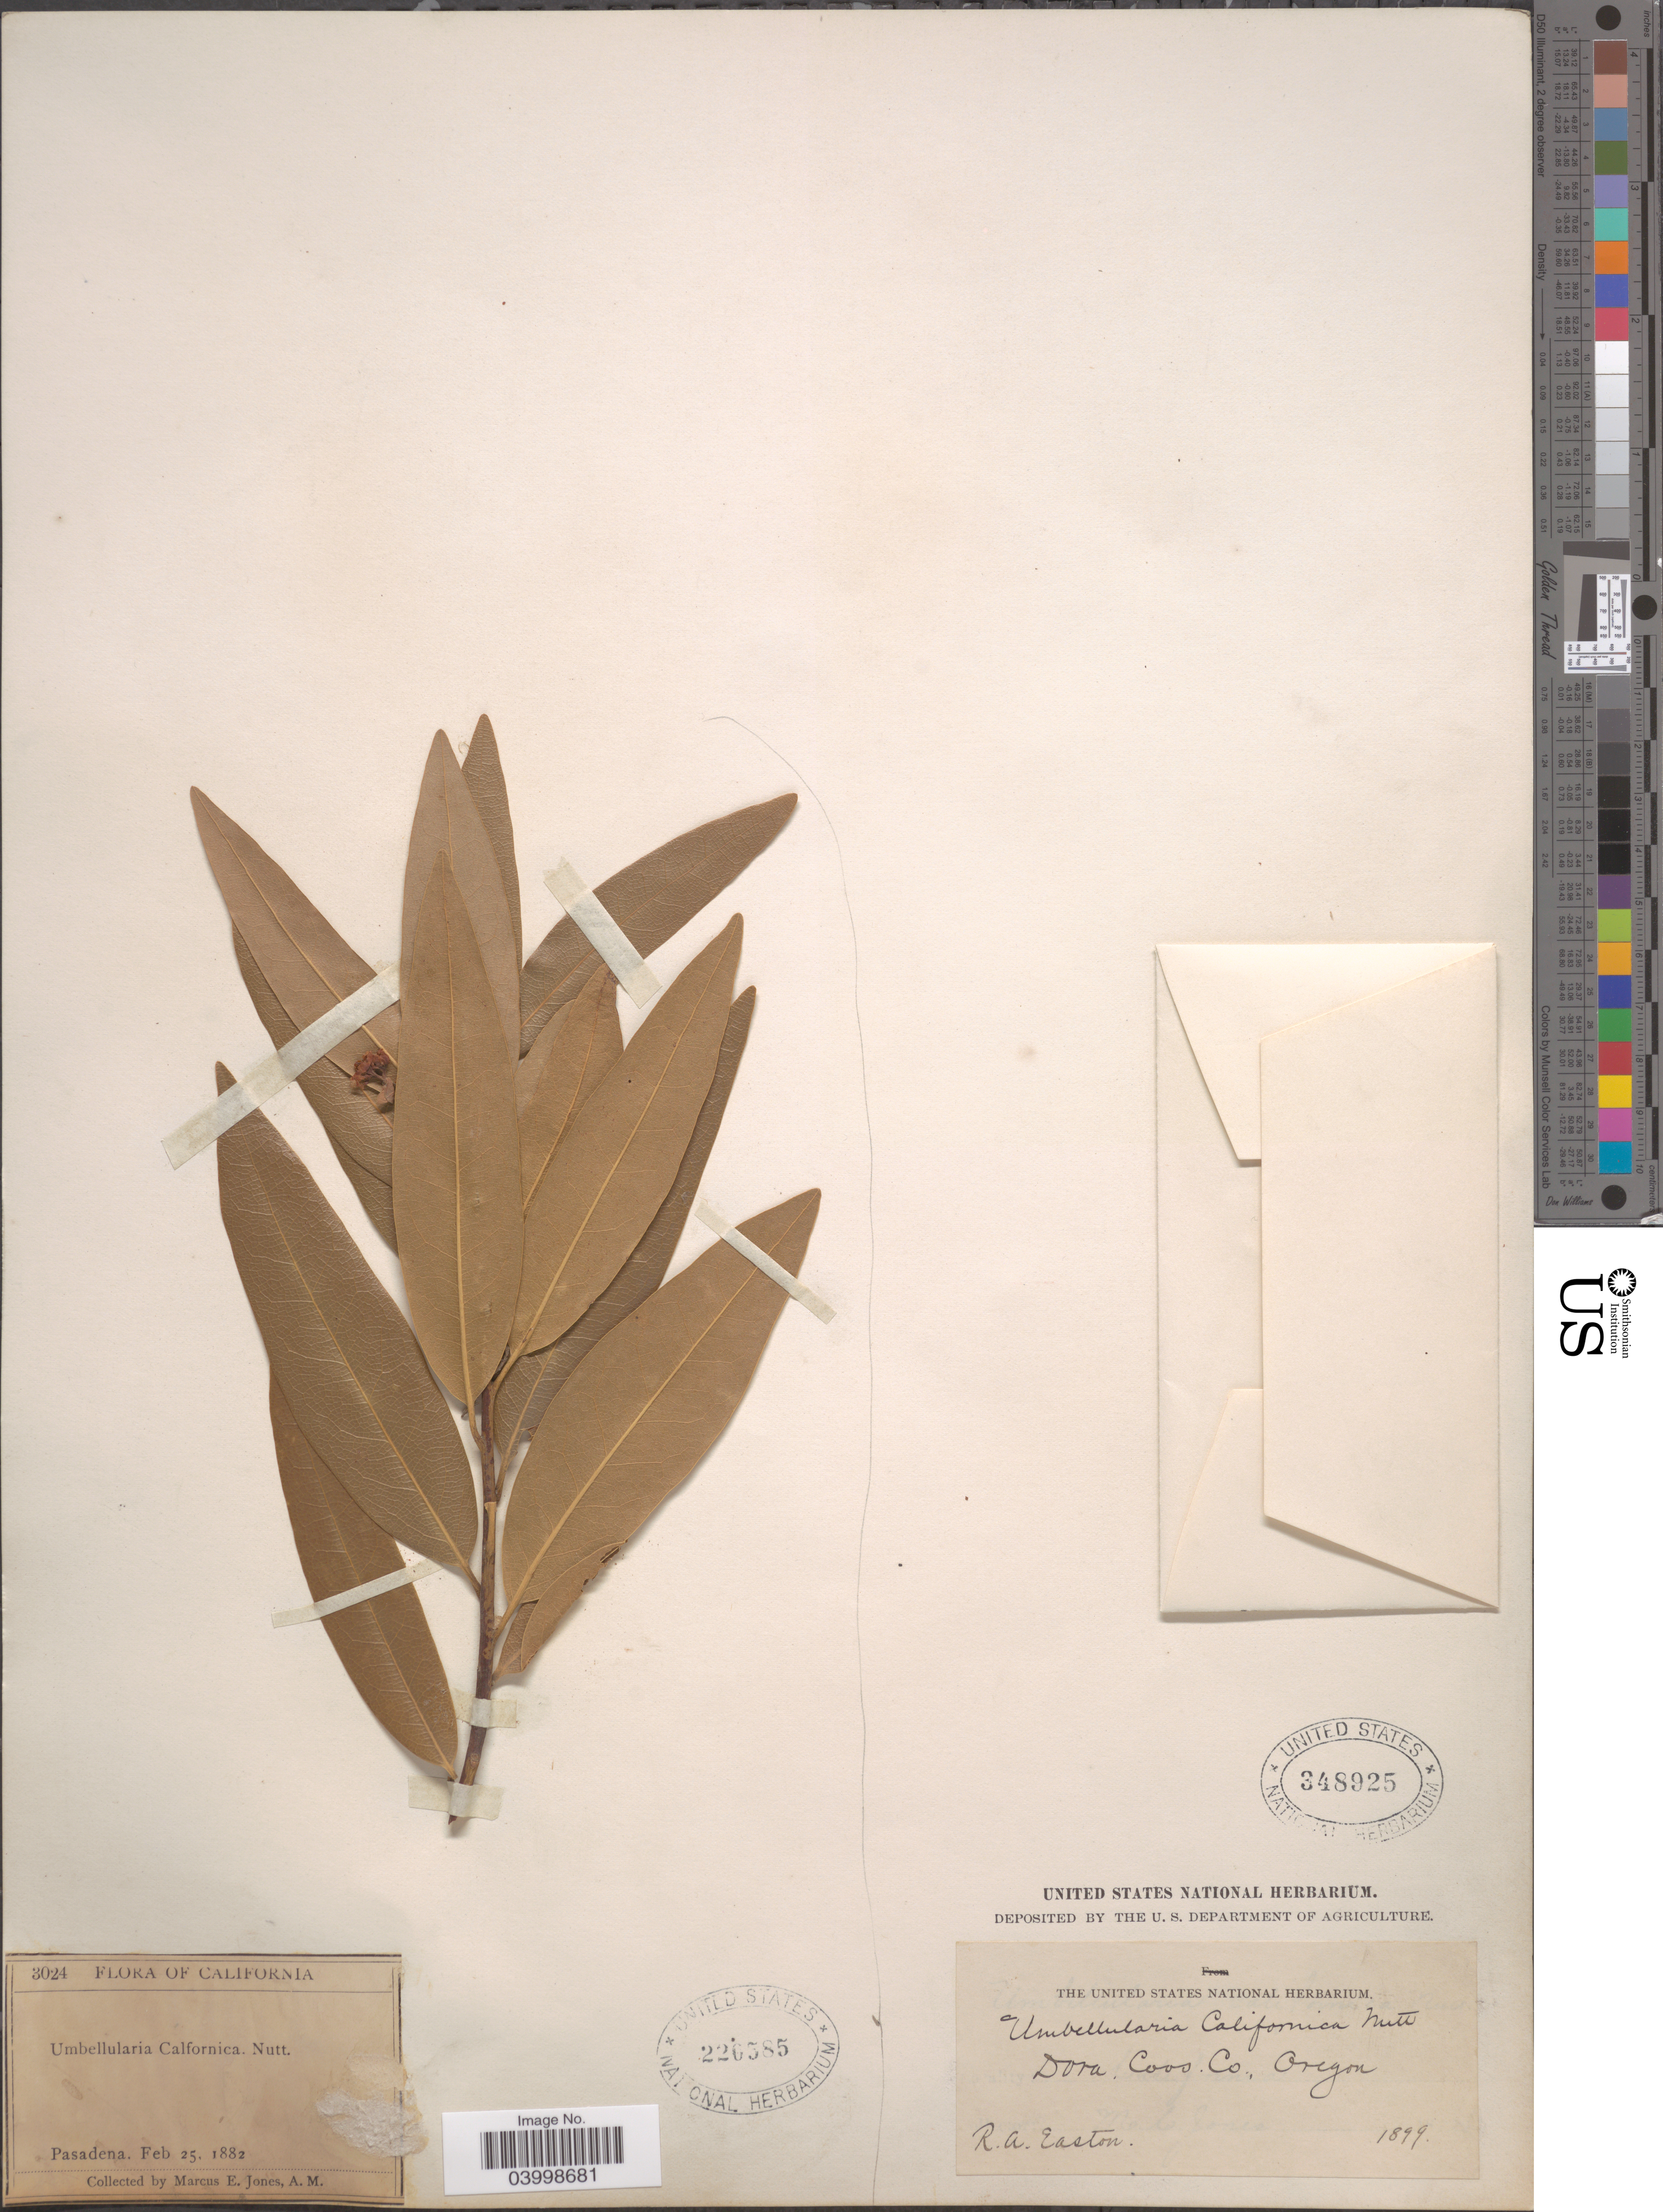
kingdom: Plantae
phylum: Tracheophyta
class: Magnoliopsida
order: Laurales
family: Lauraceae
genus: Umbellularia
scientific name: Umbellularia californica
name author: (Hook. & Arn.) Nutt.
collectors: M. E. Jones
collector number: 3024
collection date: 1882-02-25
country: United States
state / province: California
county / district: Los Angeles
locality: Pasadena.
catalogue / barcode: US 226585-2